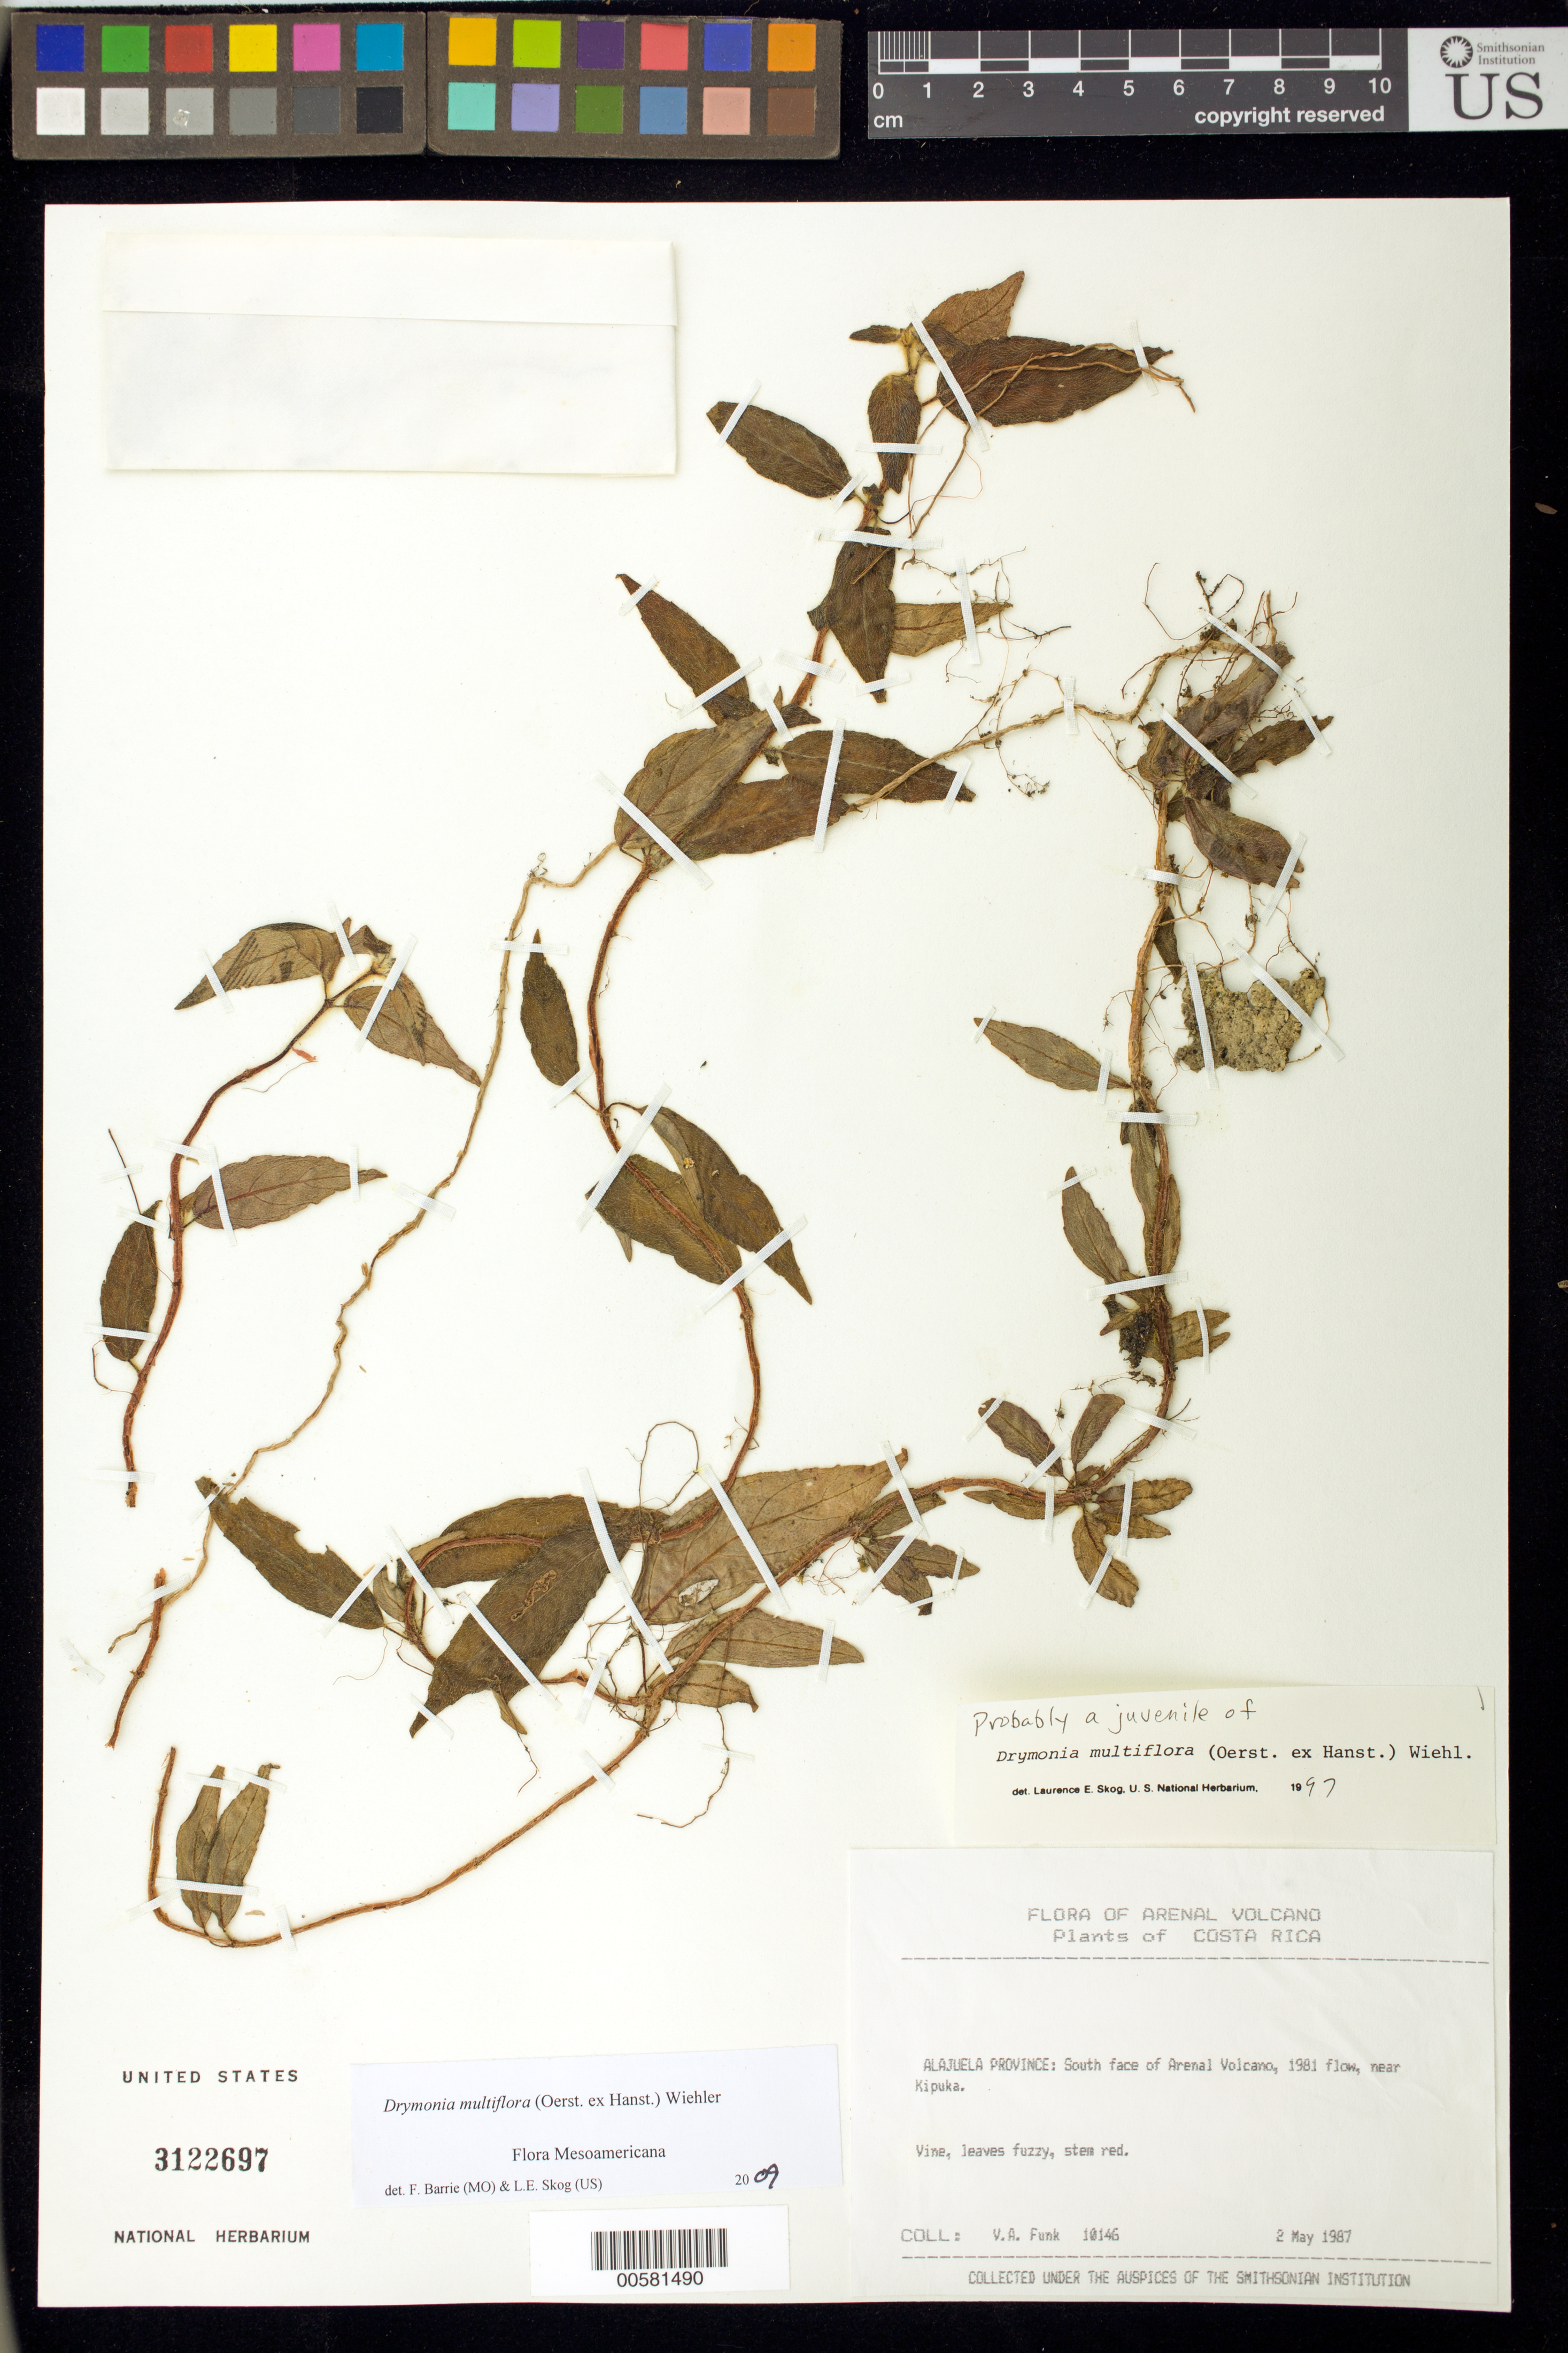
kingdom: Plantae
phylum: Tracheophyta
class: Magnoliopsida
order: Lamiales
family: Gesneriaceae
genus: Drymonia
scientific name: Drymonia multiflora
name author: (Oerst. ex Hanst.) Wiehler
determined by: Skog, Laurence E.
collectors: V. Funk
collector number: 10146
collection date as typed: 02 May 1987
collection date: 1987-05-02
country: Costa Rica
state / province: Alajuela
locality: Arenal Volcano, south face, 1981 flow, near Kipuka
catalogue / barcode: US 3122697